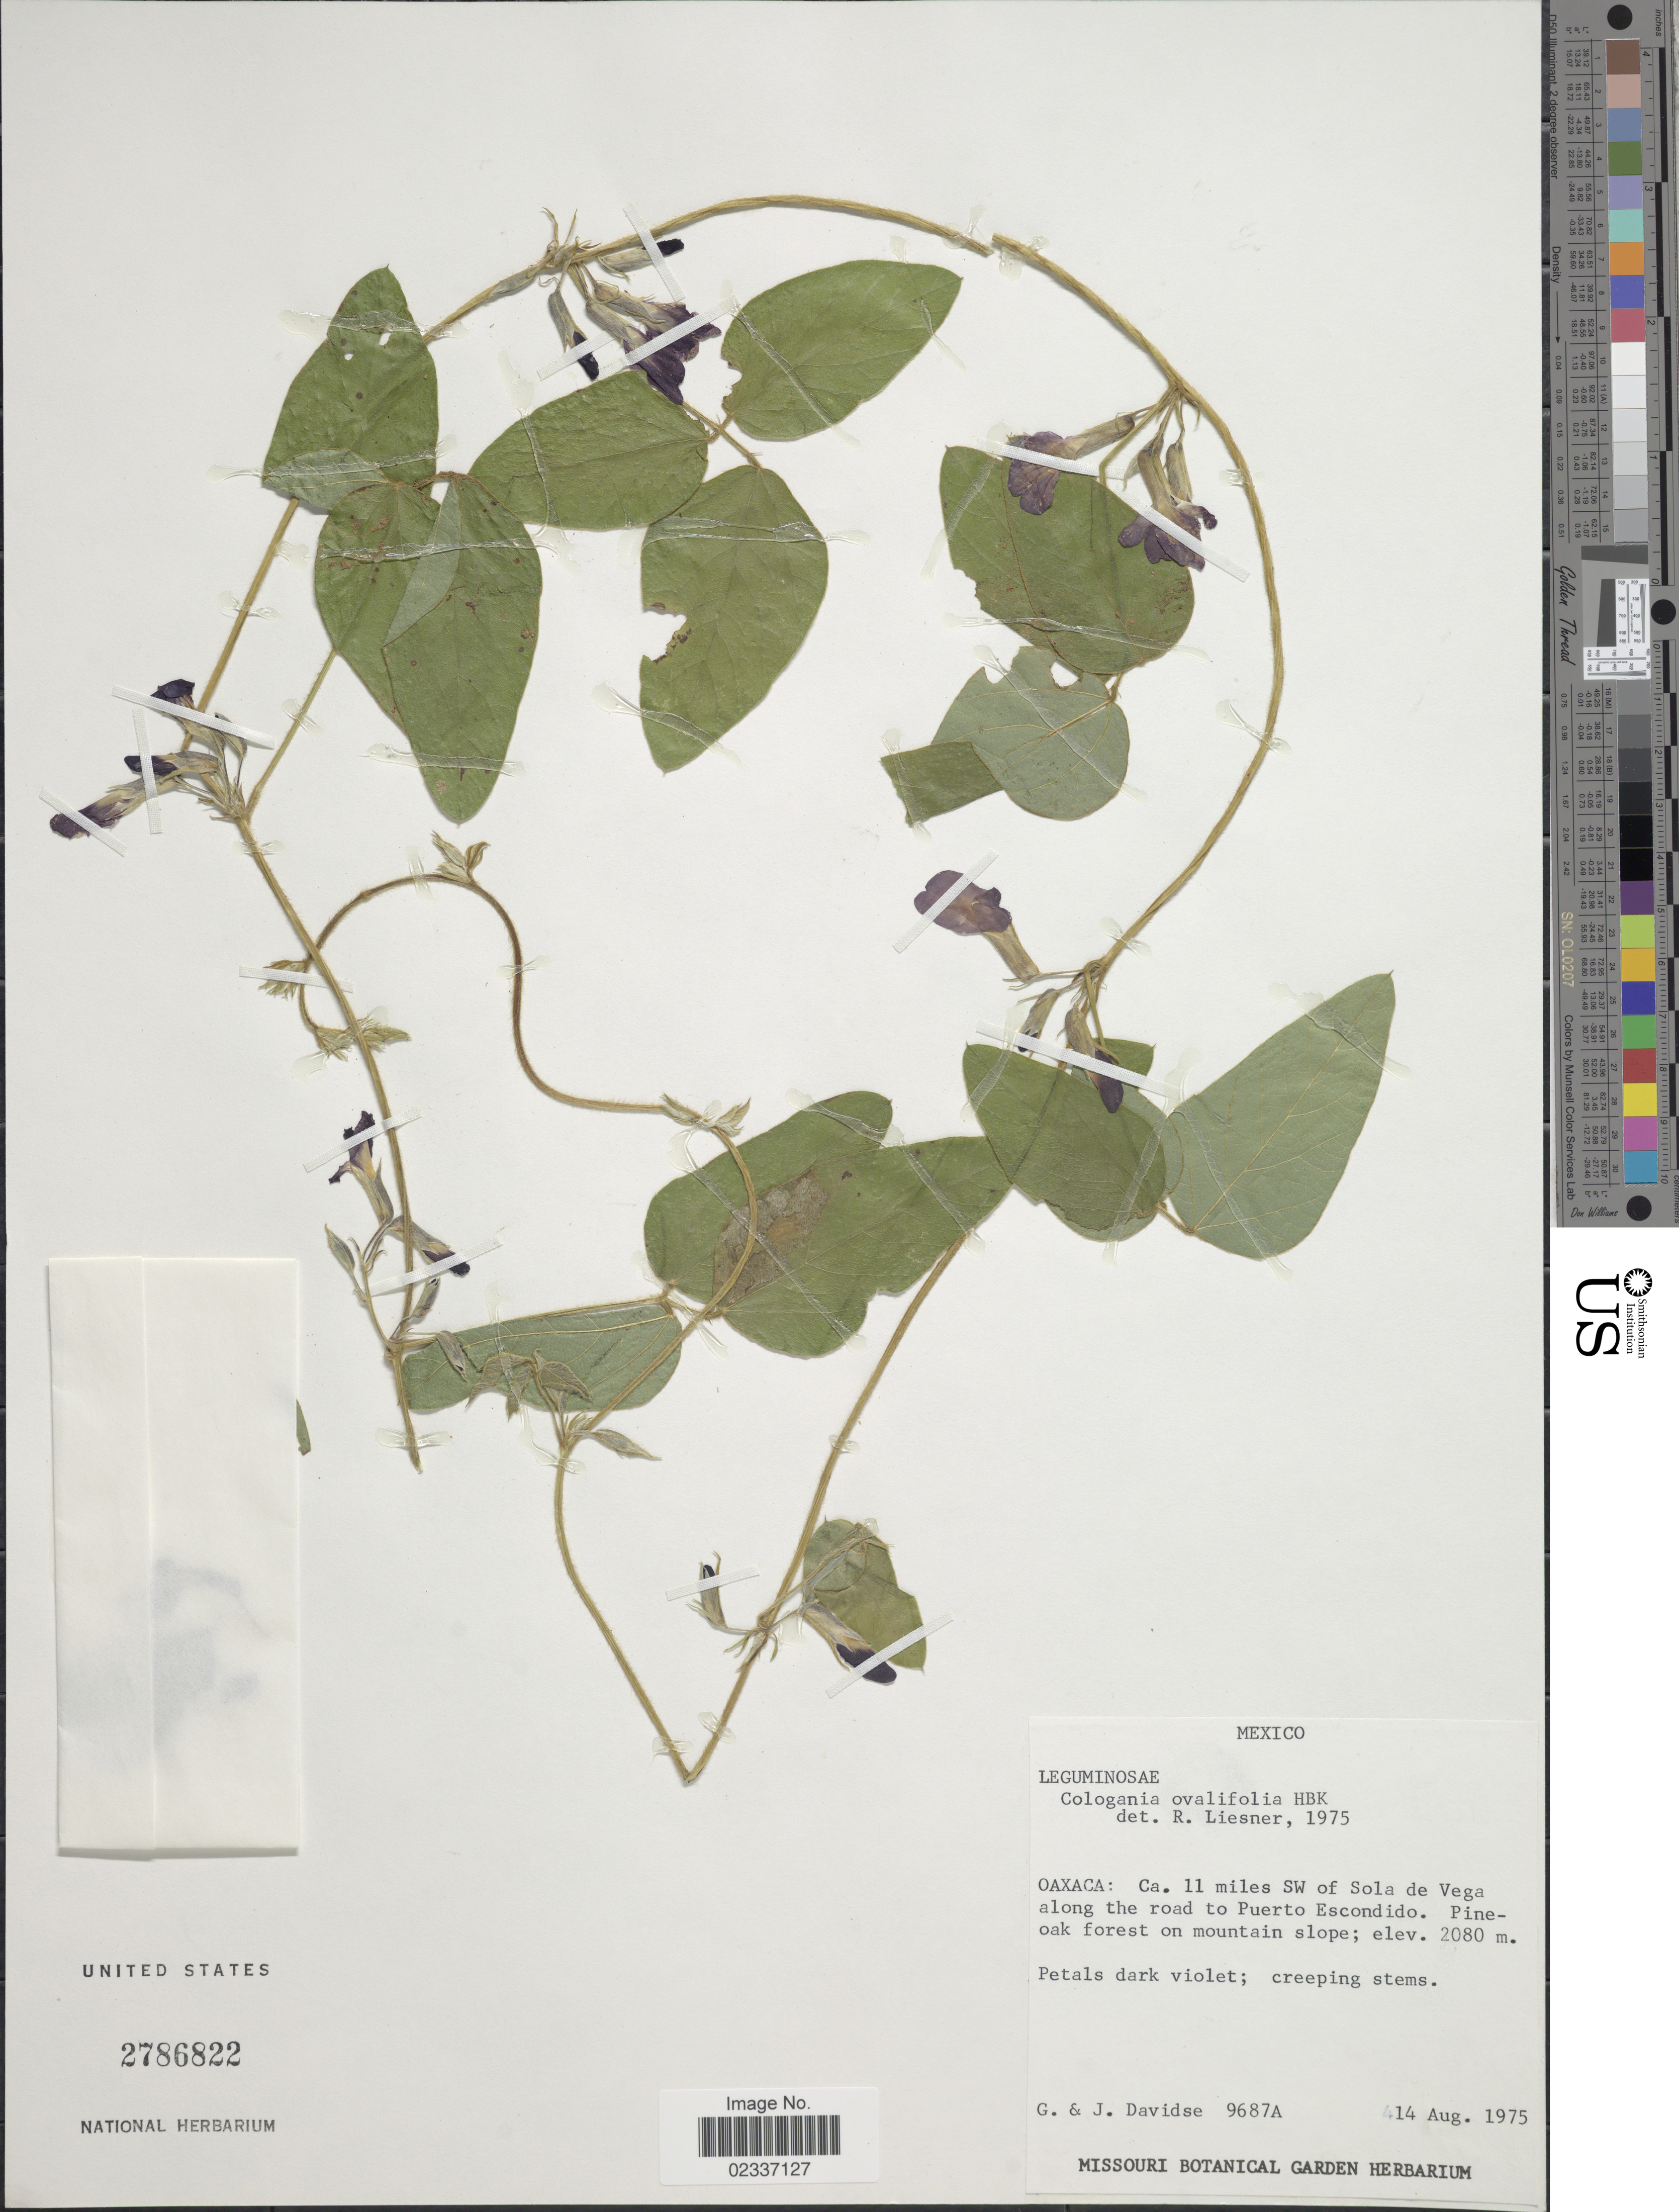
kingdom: Plantae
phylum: Tracheophyta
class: Magnoliopsida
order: Fabales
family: Fabaceae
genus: Cologania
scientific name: Cologania biloba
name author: (Lindl.) G. Nicholson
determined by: Flores F., Gabriel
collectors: G. Davidse & J. Davidse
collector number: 9687A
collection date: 1975-08-14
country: Mexico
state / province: Oaxaca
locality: Ca. 11 miles SW of Sola de Vega along the road to Puerto Escondido. Pine-oak forest on mountain slope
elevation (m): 2080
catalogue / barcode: US 2786822